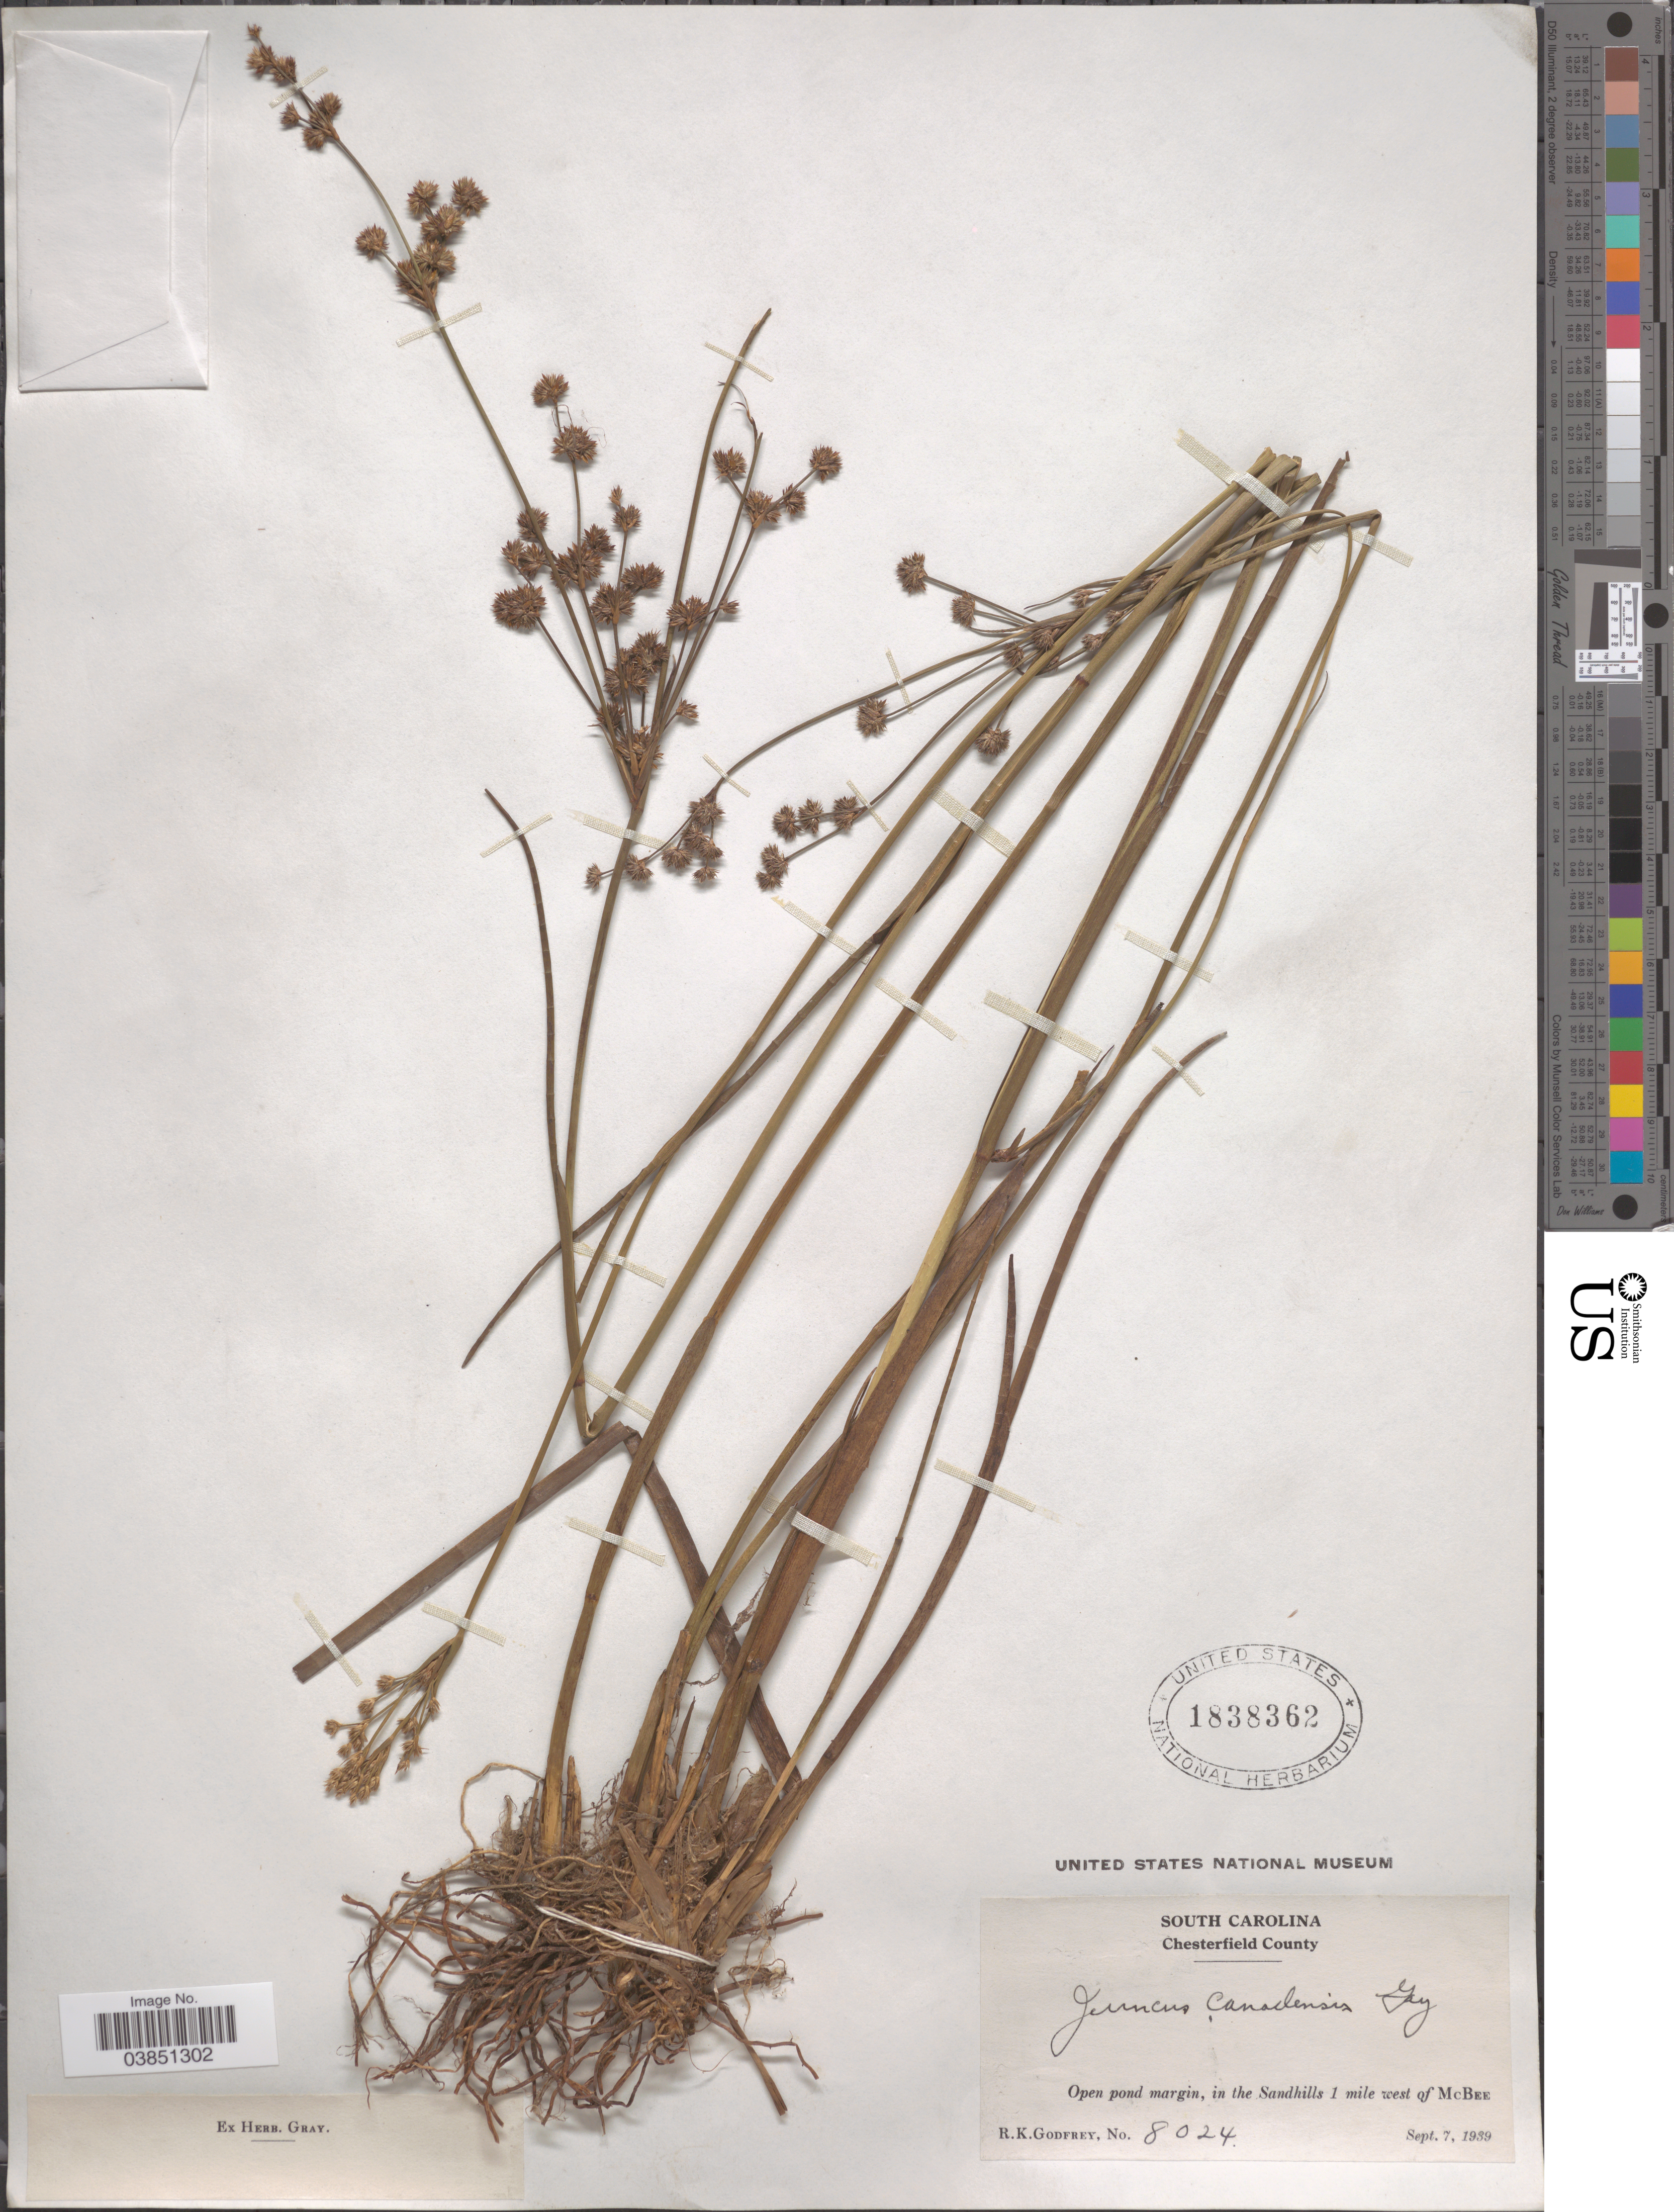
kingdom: Plantae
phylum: Tracheophyta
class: Liliopsida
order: Poales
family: Juncaceae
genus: Juncus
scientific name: Juncus canadensis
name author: J. Gay ex Laharpe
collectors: R. K. Godfrey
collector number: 8024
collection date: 1939-09-07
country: United States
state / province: South Carolina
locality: Chesterfield County. Open pond margin, in the Sandhills 1 mile west of McBee.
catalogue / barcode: US 1938362